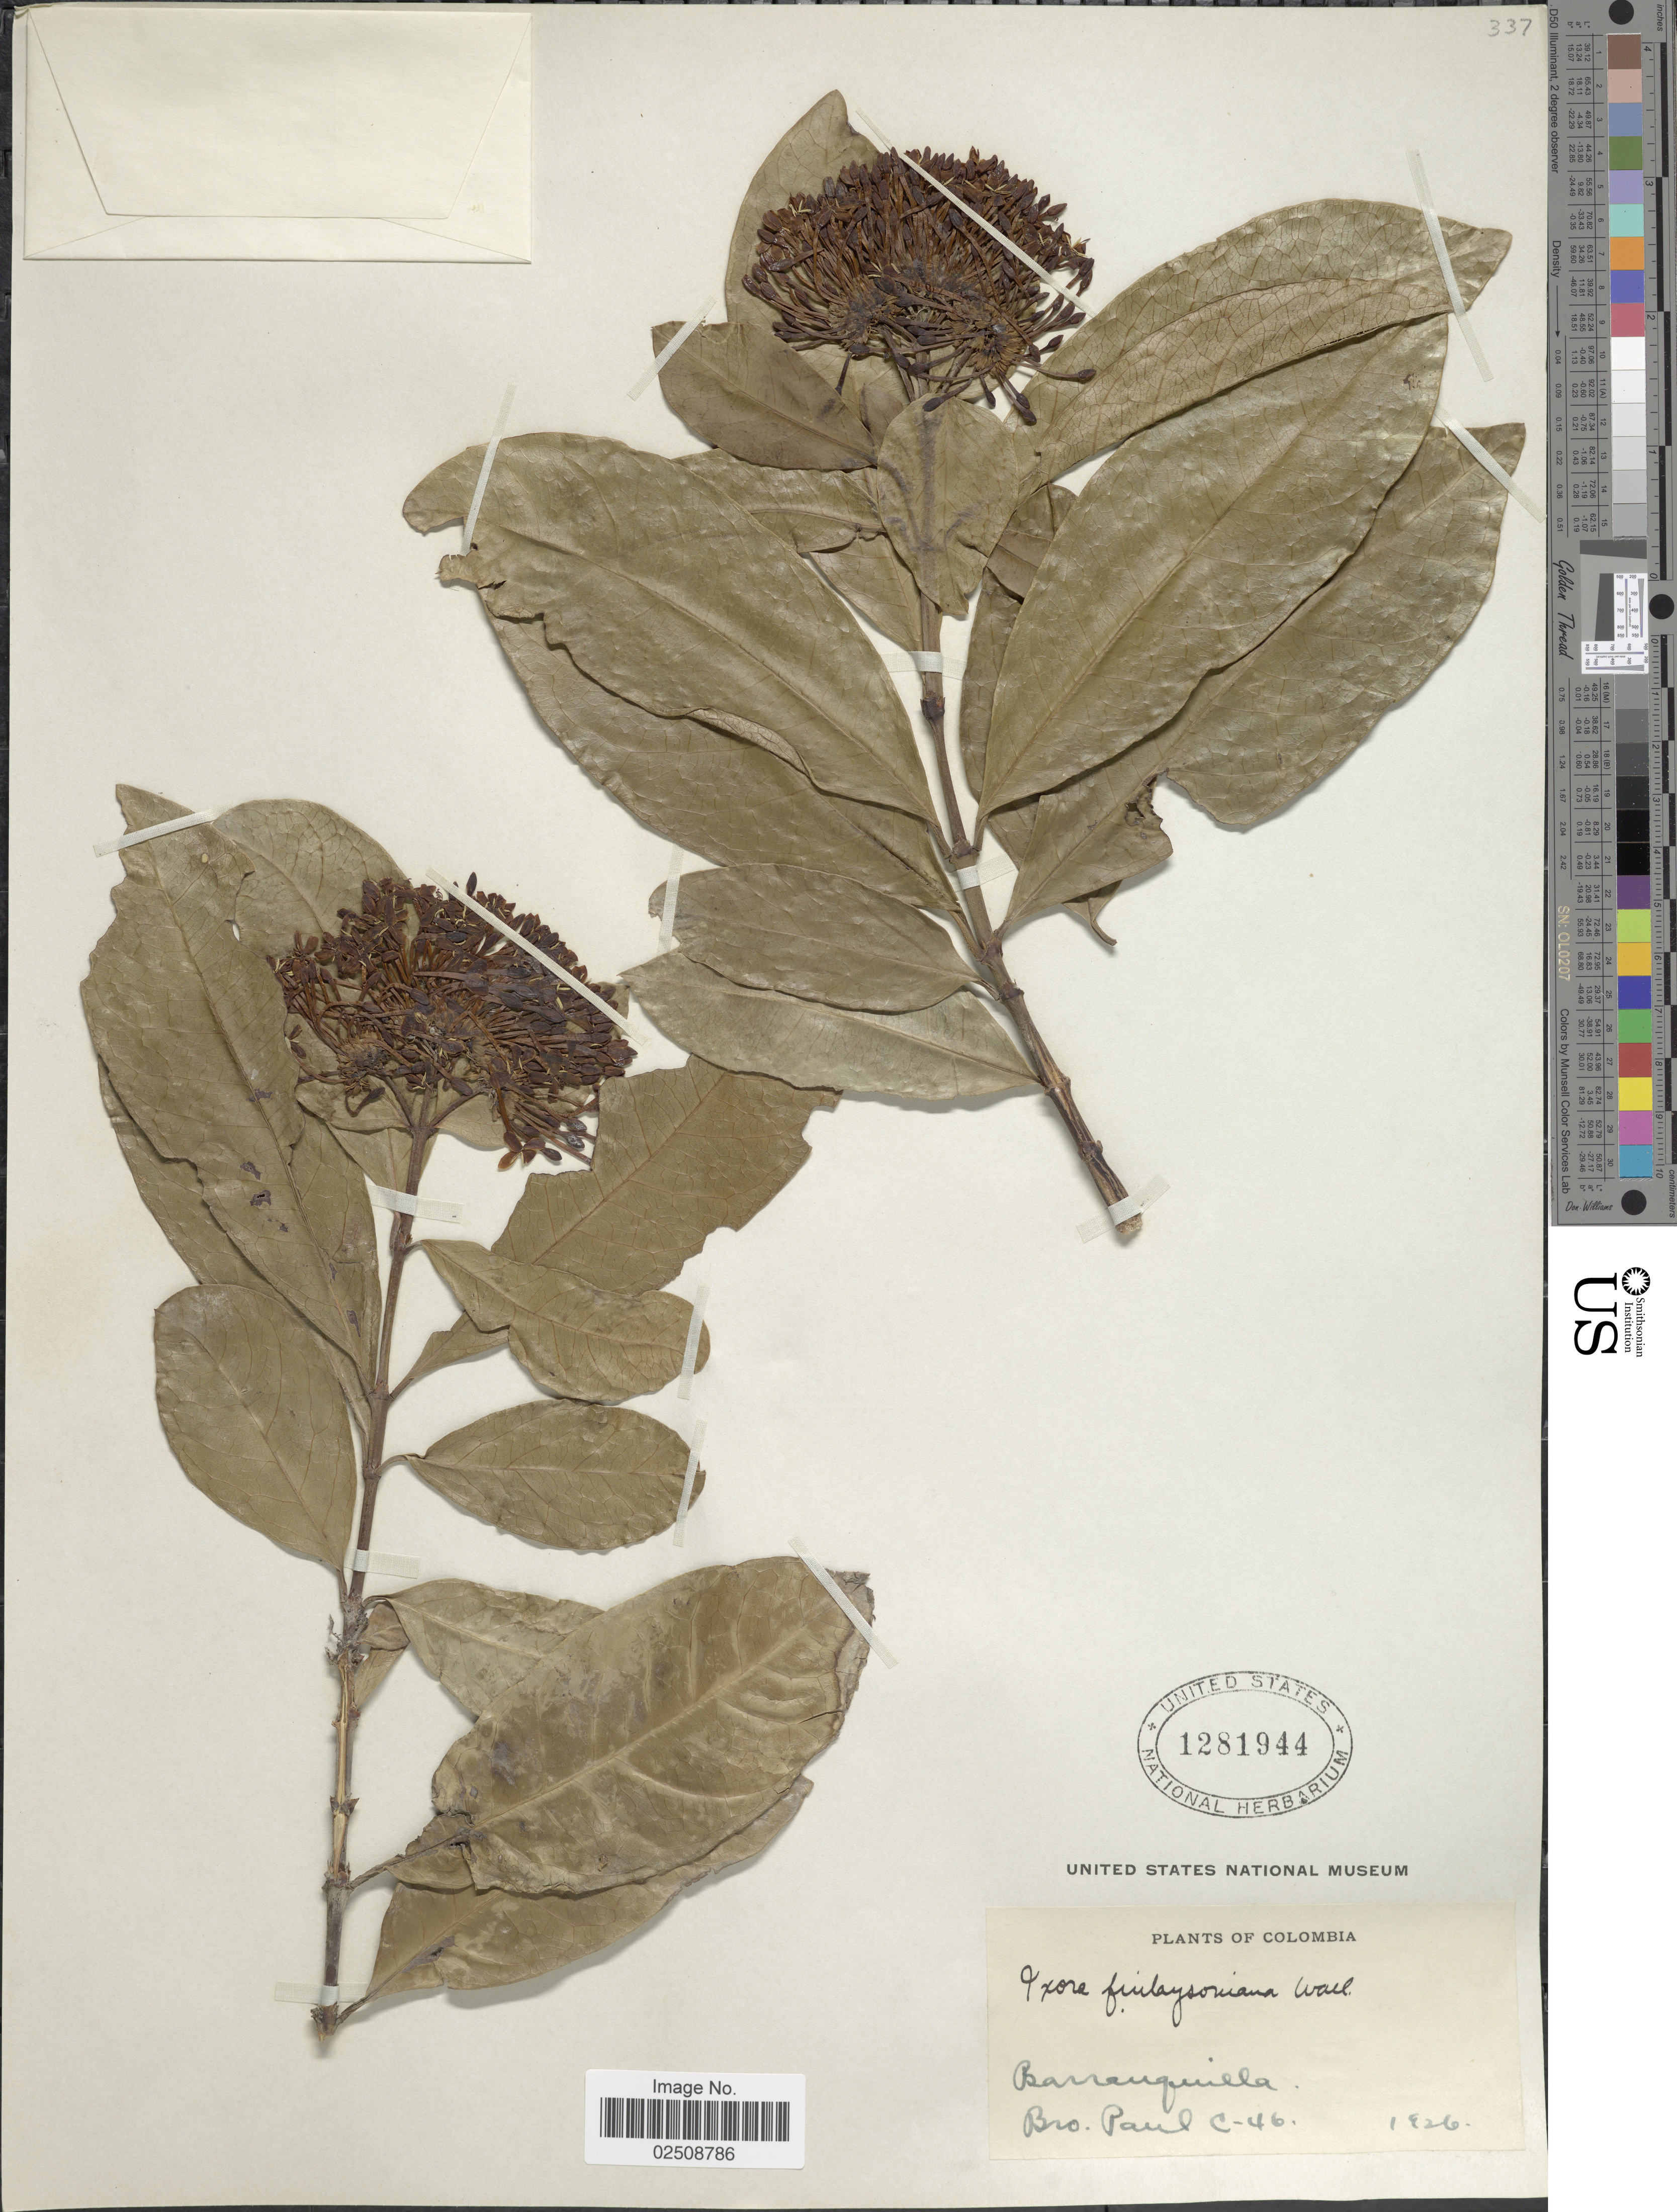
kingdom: Plantae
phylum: Tracheophyta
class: Magnoliopsida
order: Gentianales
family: Rubiaceae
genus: Ixora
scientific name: Ixora finlaysoniana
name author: Wall. ex G. Don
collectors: B. Paul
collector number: C-46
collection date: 1926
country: Colombia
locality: Barranquilla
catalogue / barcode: US 1281944